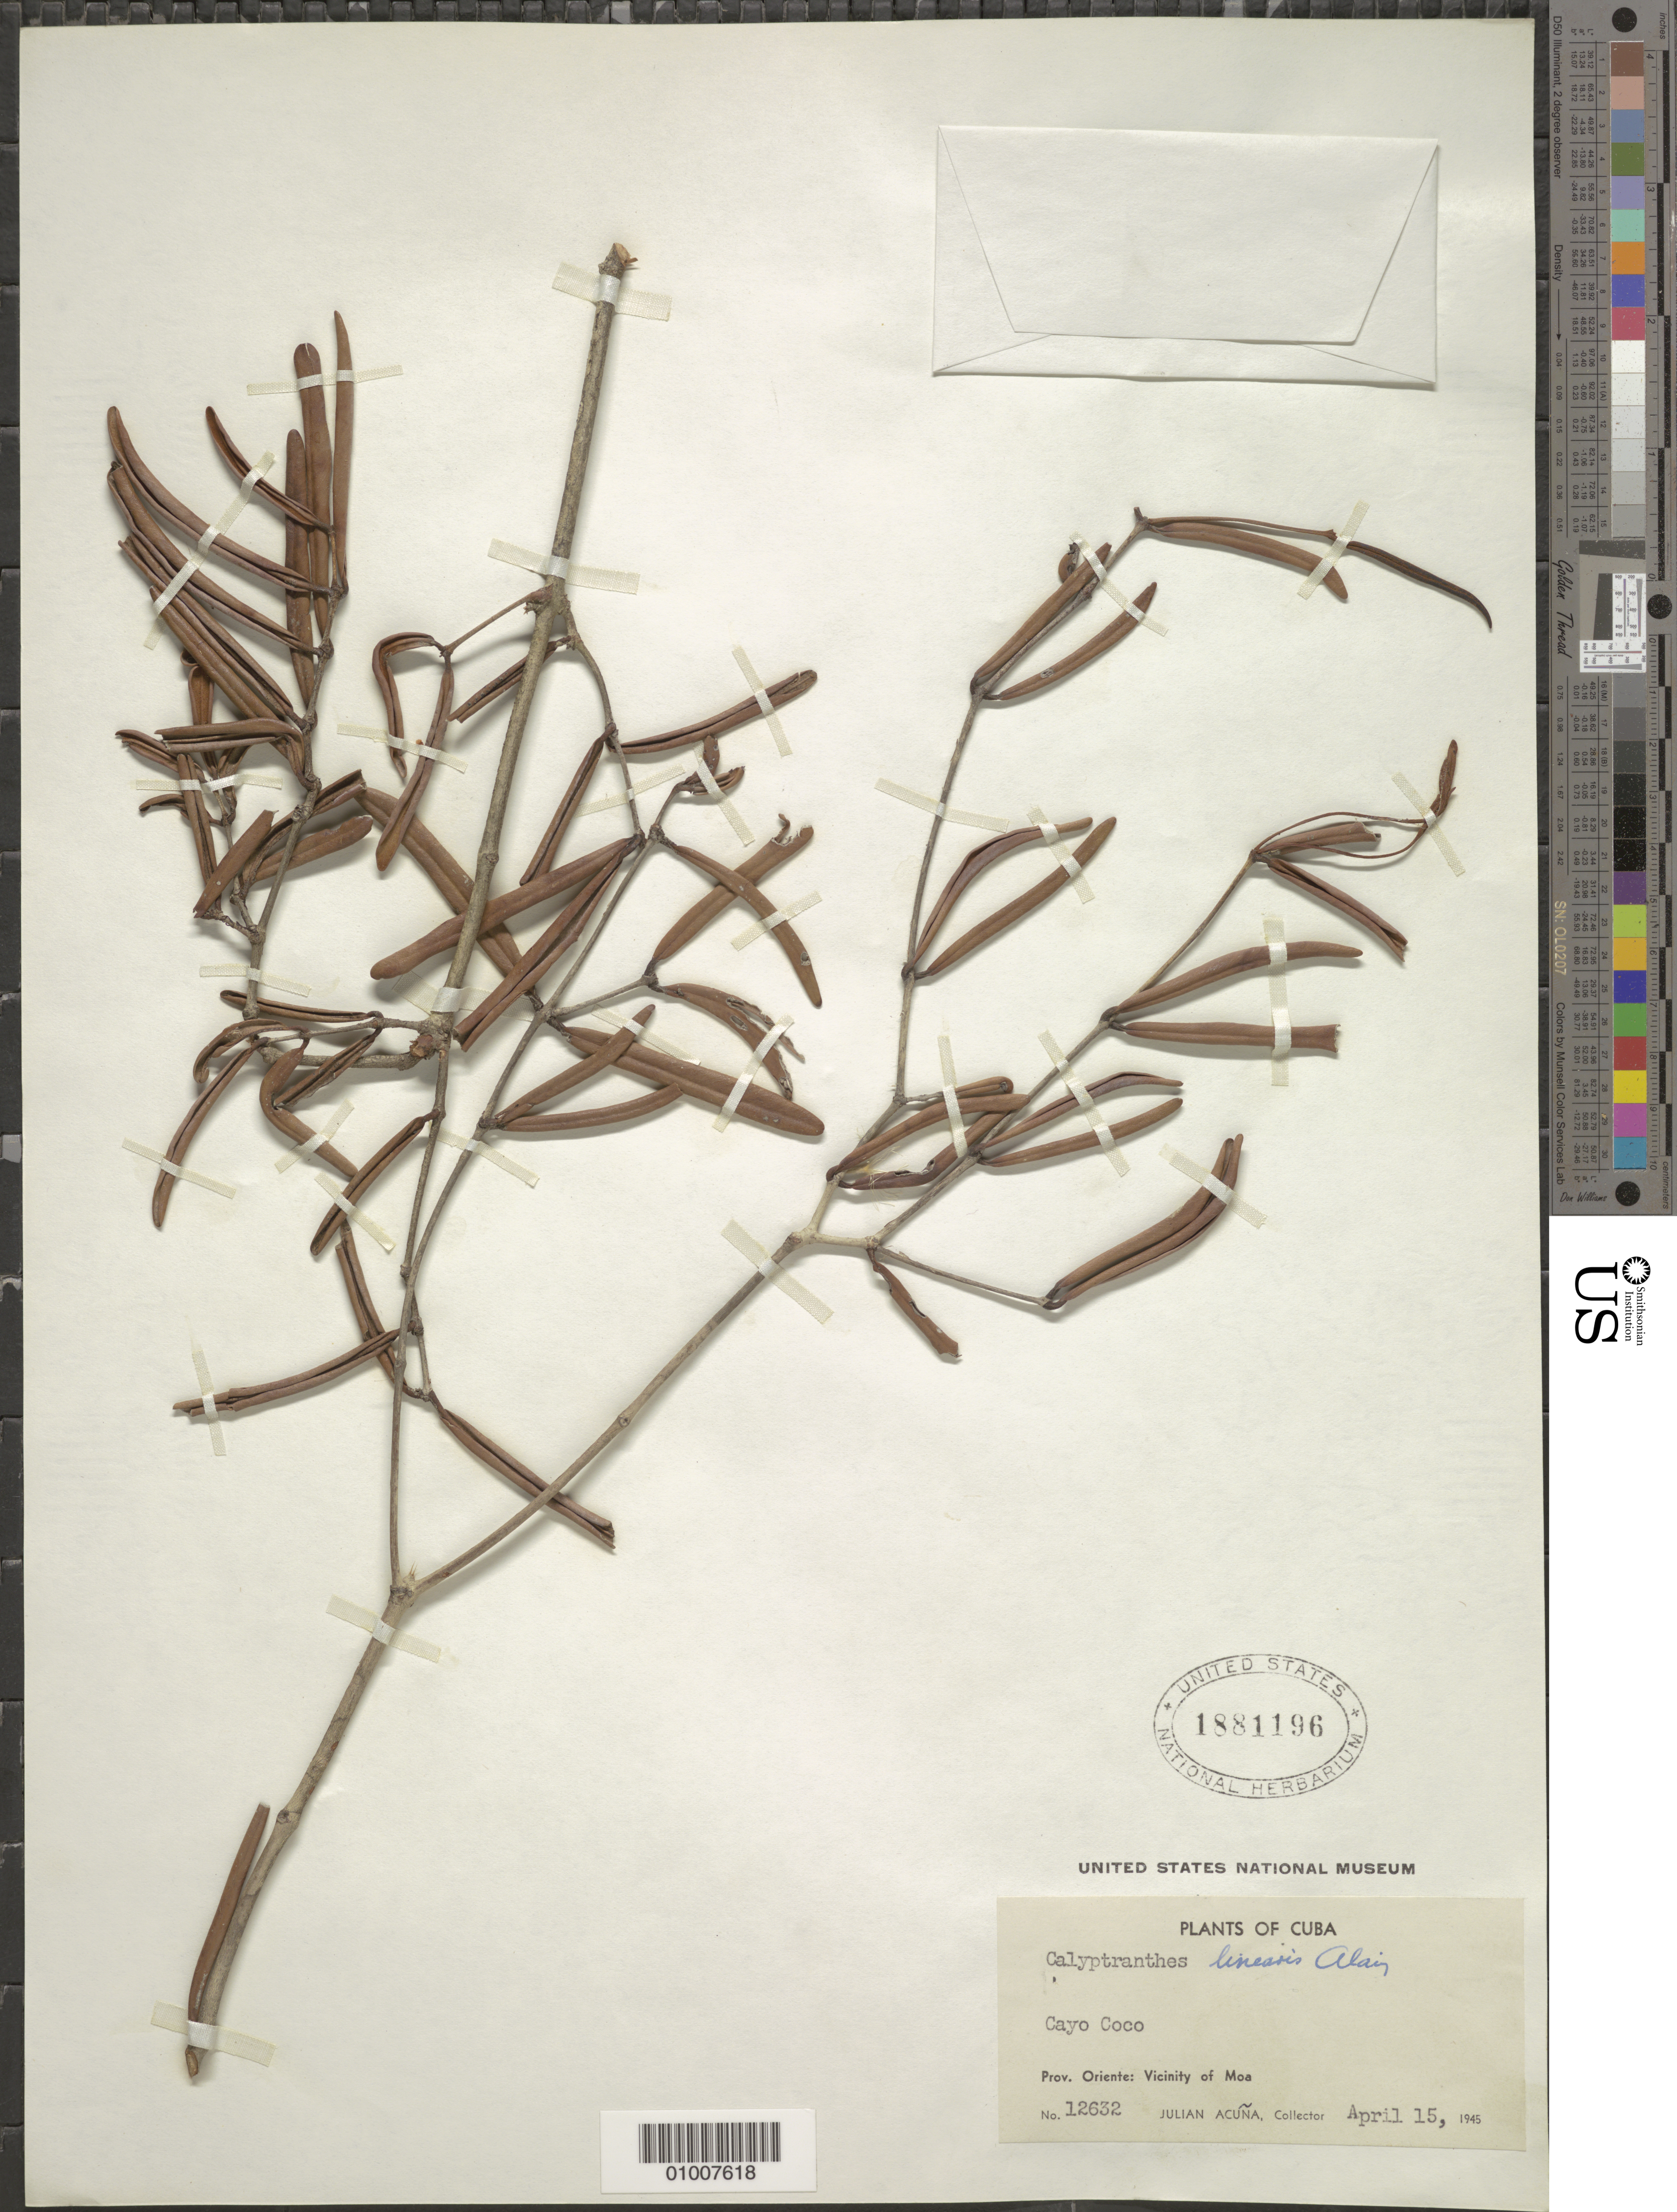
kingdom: Plantae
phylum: Tracheophyta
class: Magnoliopsida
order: Myrtales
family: Myrtaceae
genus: Myrcia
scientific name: Myrcia linearis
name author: (Alain) Z. Acosta & K. Samra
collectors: J. Acuña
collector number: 12632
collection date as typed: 15 Apr 1945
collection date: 1945-04-15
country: Cuba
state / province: Holguín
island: Cuba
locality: Vicinity of Moa [Oriente]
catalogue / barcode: US 1881196